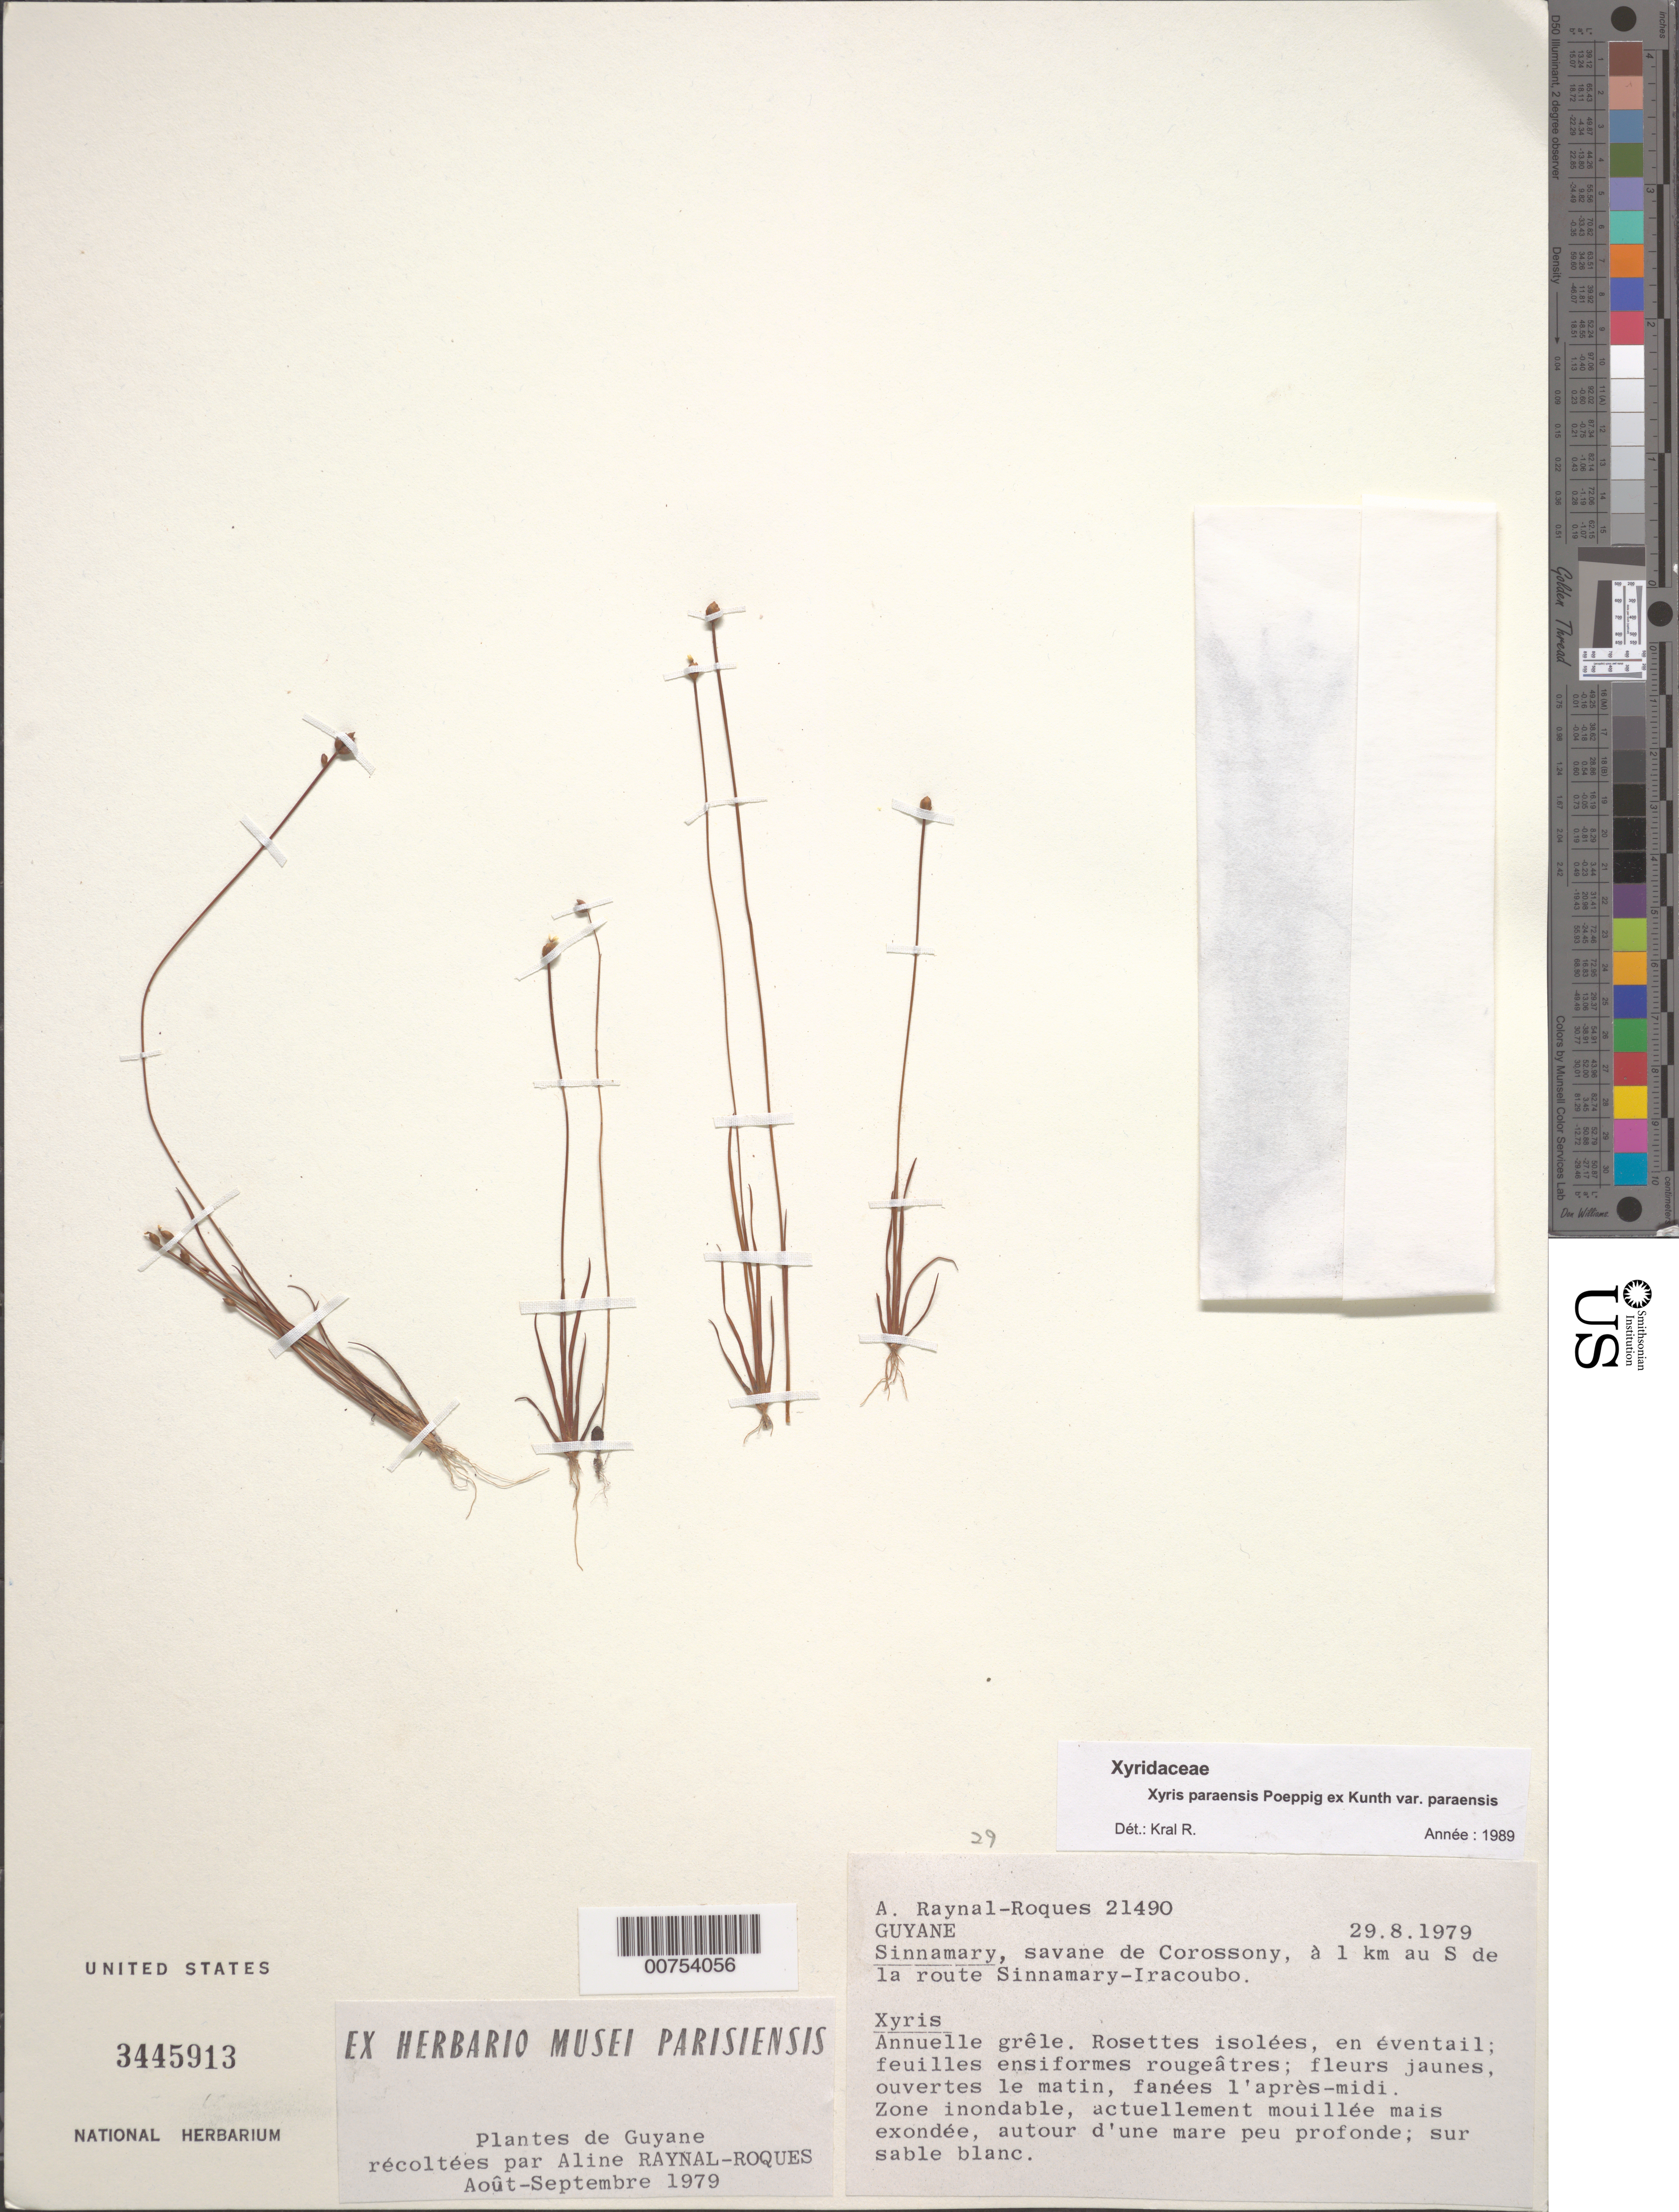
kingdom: Plantae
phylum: Tracheophyta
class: Liliopsida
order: Poales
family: Xyridaceae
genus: Xyris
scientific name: Xyris paraensis var. paraensis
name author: Poepp. ex Kunth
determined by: Kral, Robert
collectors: A. M. Raynal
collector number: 21490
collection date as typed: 29-Aug-79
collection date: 1979-08-29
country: French Guiana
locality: Savane de Corossony, 1 km S de la route Sinnamary-Iracoubo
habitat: Zone inondable, actuellement mouilee mais exondee, autour de mare peu profonde; sur sable blanc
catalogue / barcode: US 3445913